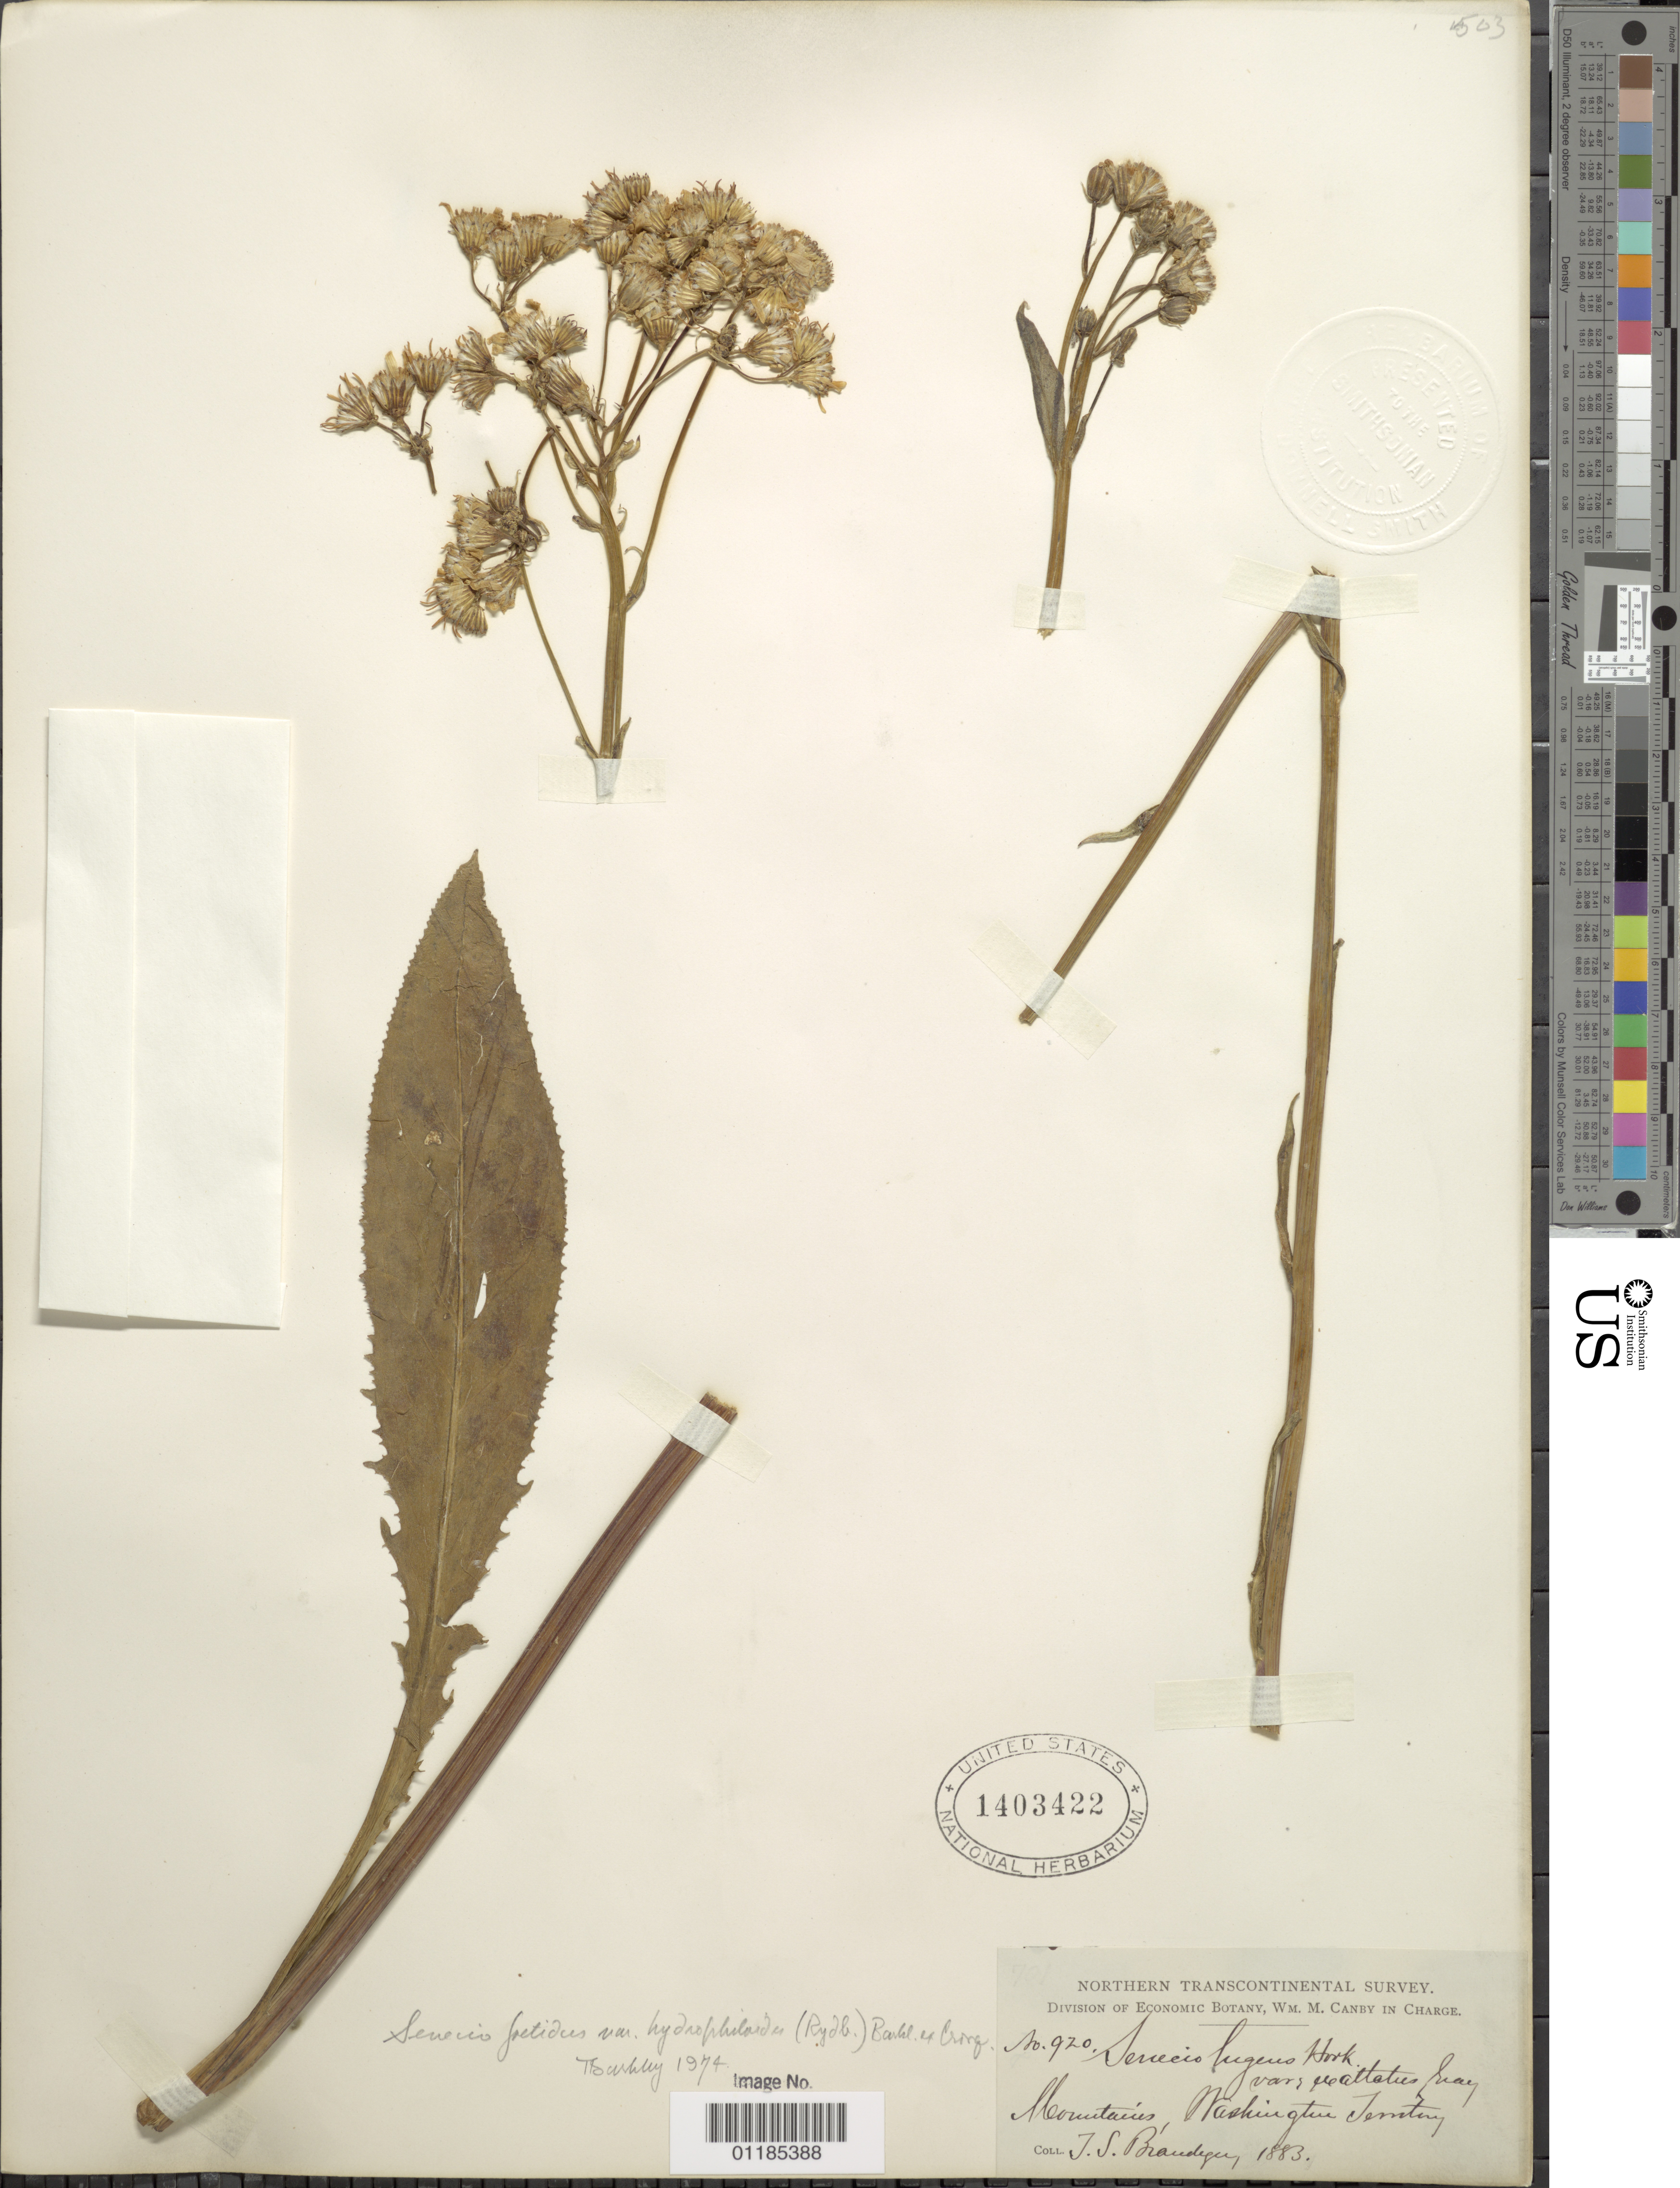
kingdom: Plantae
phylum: Tracheophyta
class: Magnoliopsida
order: Asterales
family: Asteraceae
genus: Senecio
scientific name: Senecio hydrophiloides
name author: Rydb.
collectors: -- Brandegee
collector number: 920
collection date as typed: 1883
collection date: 1883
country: United States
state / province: Washington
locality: Washington Territory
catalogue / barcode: US 1403422